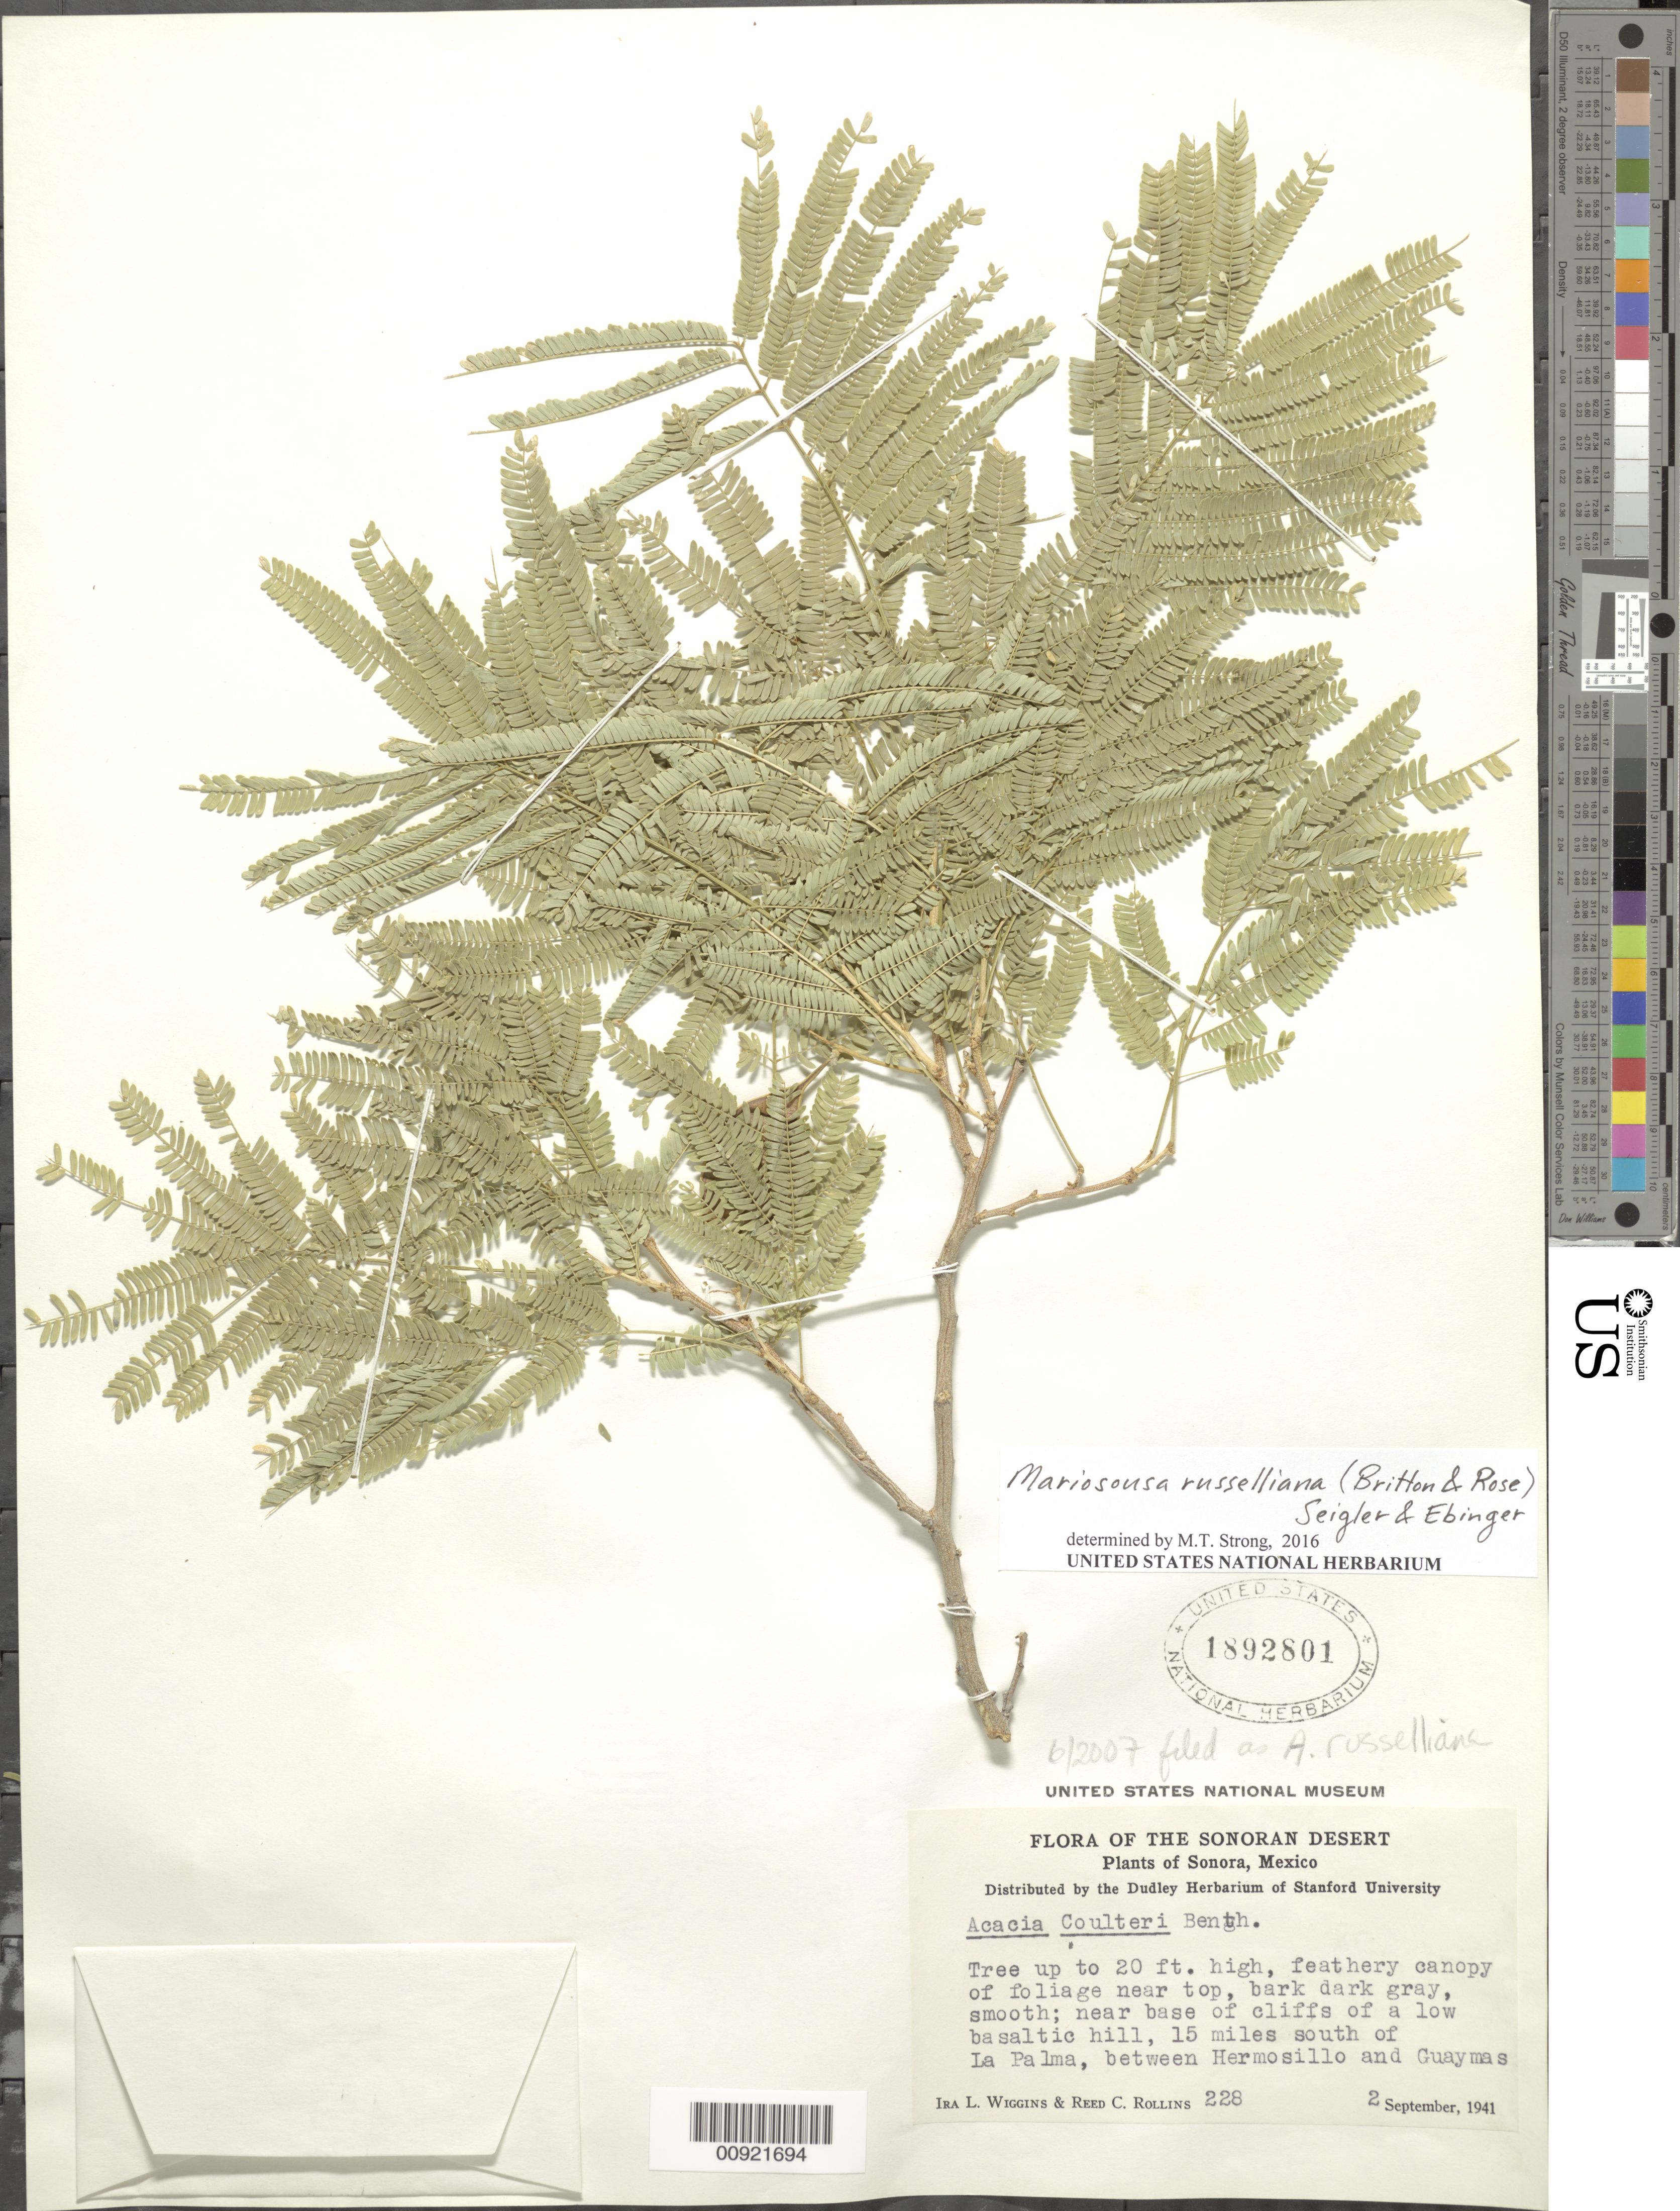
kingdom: Plantae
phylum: Tracheophyta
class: Magnoliopsida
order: Fabales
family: Fabaceae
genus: Mariosousa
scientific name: Mariosousa russelliana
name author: (Britton & Rose) Seigler & Ebinger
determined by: Strong, M. T., (US), Smithsonian Institution - National Museum of Natural History (UNITED STATES)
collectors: I. L. Wiggins & R. C. Rollins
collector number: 228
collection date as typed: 02 Sep 1941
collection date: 1941-09-02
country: Mexico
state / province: Sonora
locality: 15 miles south of La Palma, between Hermosillo and Guaymas.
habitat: Near base of cliffs of a low basaltic hill.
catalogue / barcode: US 1892801